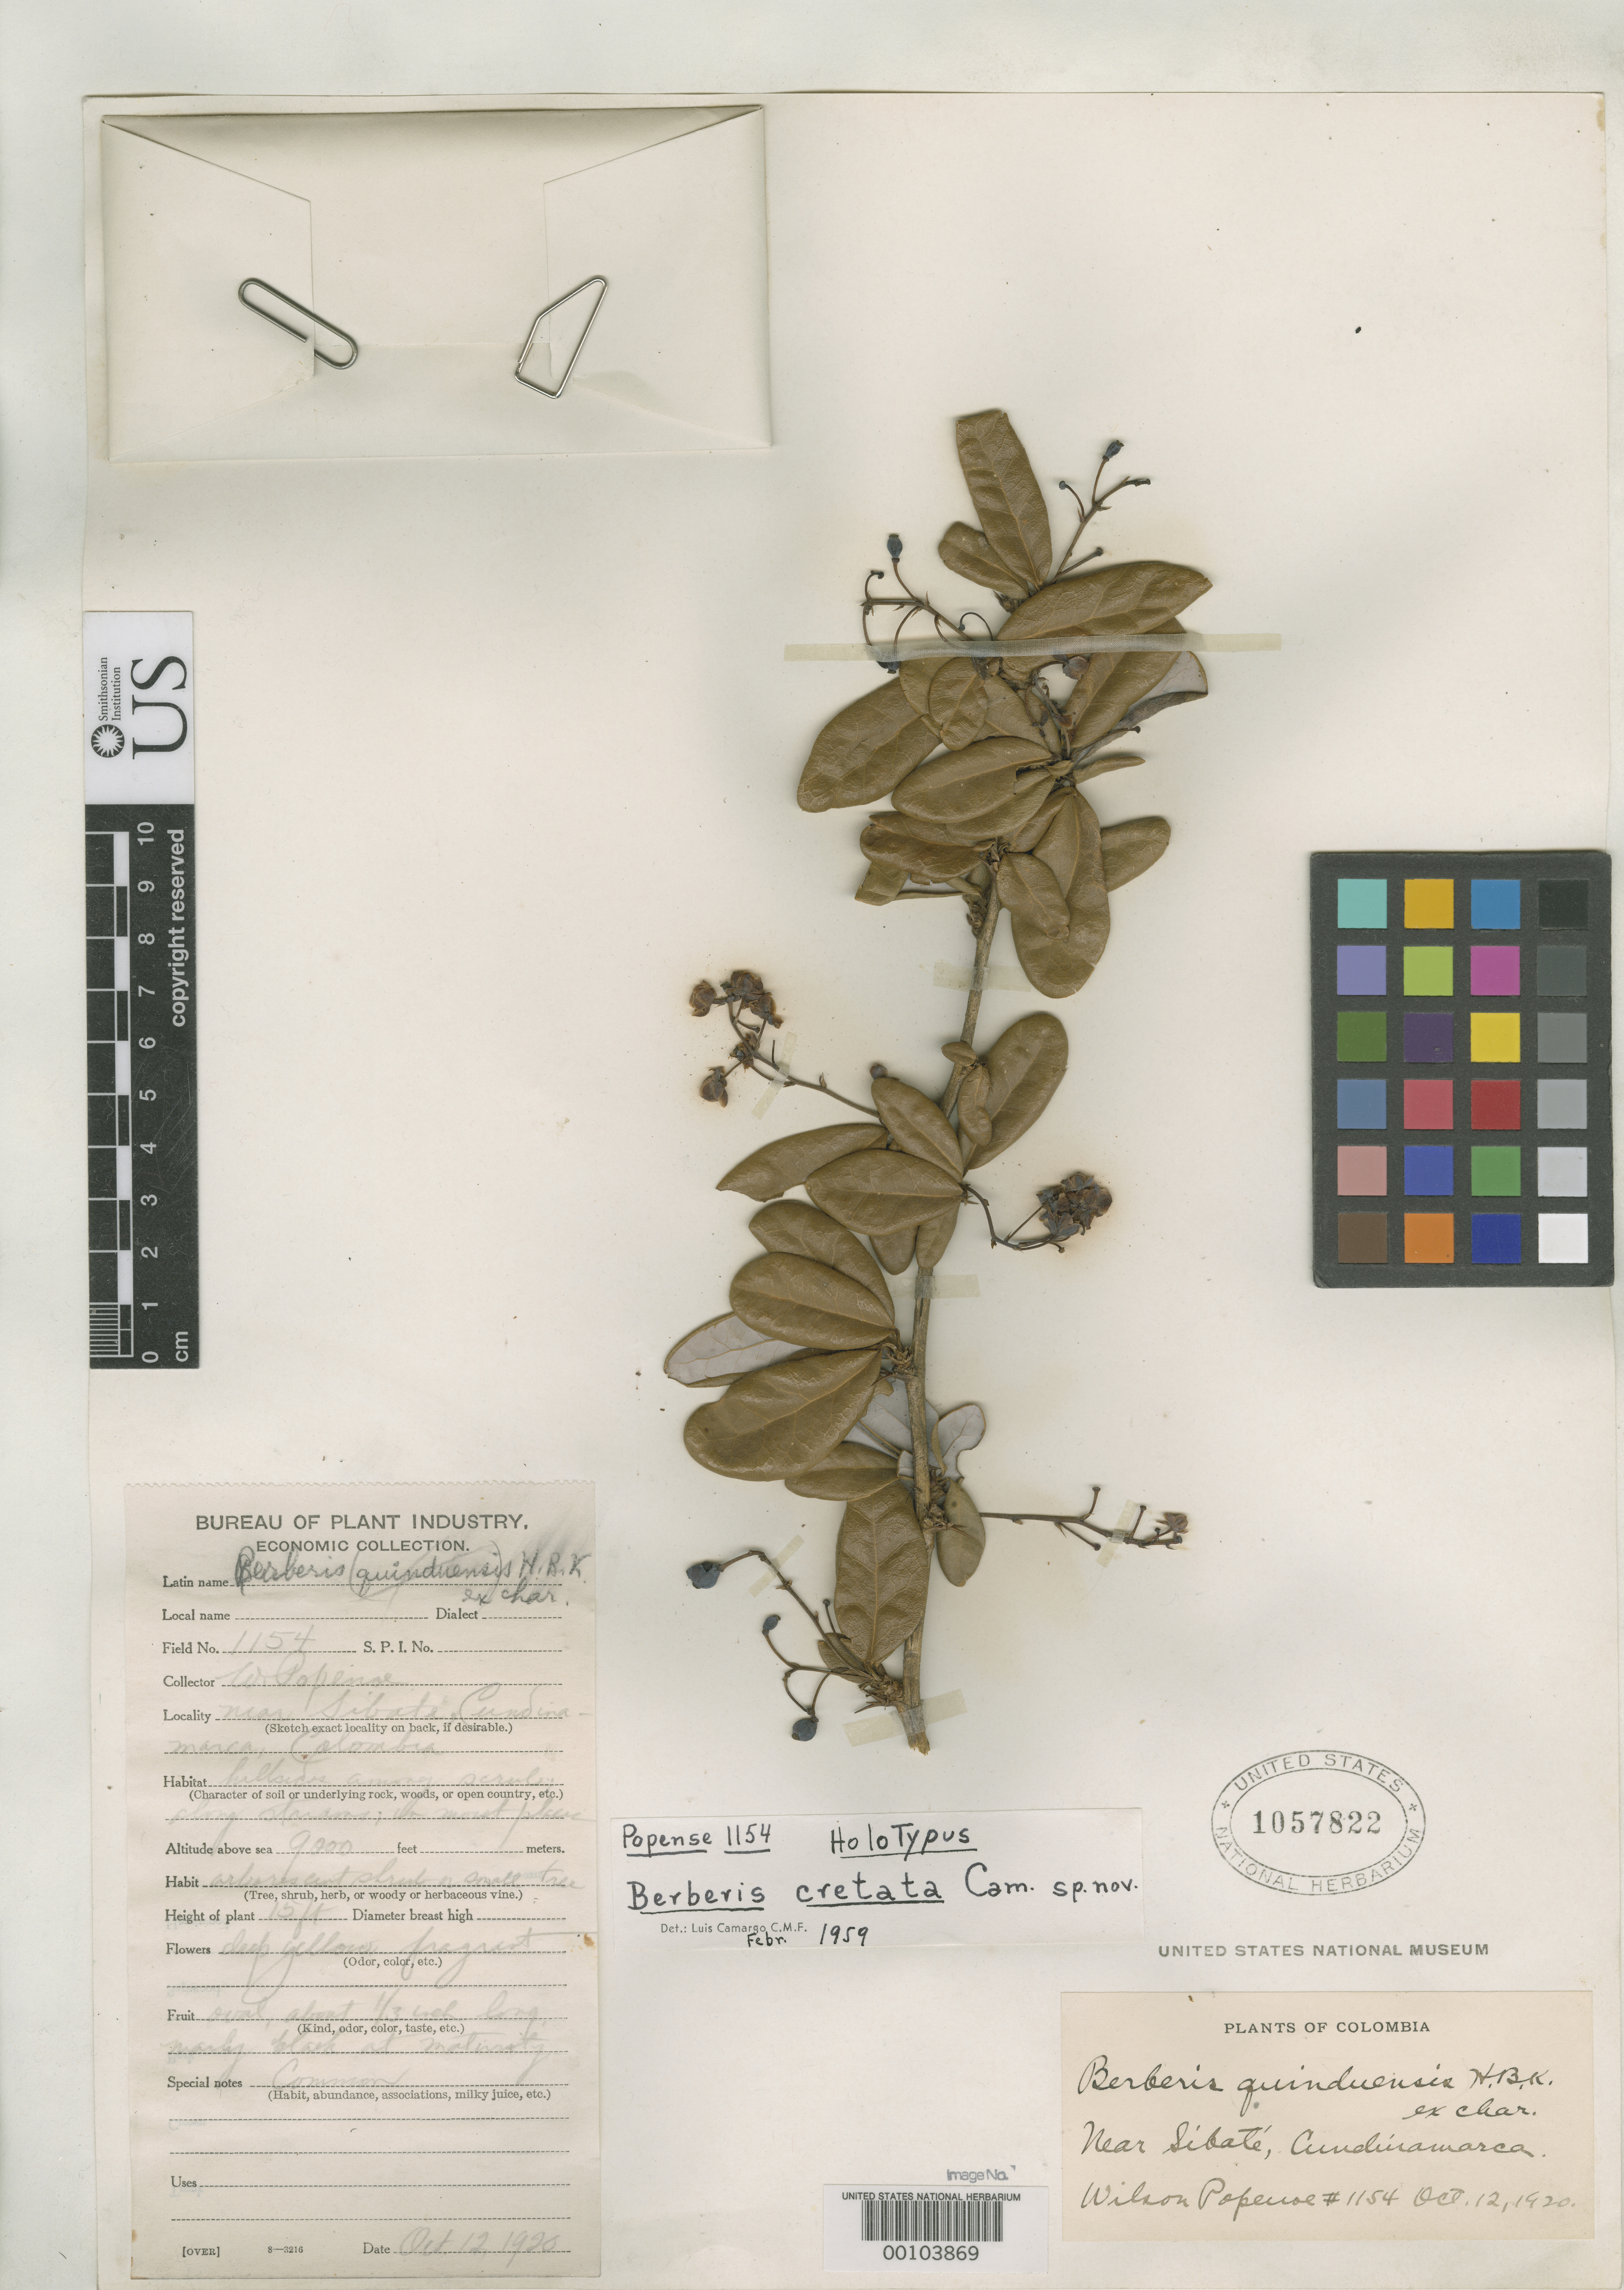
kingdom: Plantae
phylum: Tracheophyta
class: Magnoliopsida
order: Ranunculales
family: Berberidaceae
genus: Berberis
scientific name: Berberis cretata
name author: L.A. Camargo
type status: Holotype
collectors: W. Popenoe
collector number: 1154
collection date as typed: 12 Oct 1920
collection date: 1920-10-12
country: Colombia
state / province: Cundinamarca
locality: Sibate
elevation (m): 2743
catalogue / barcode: US 1057822